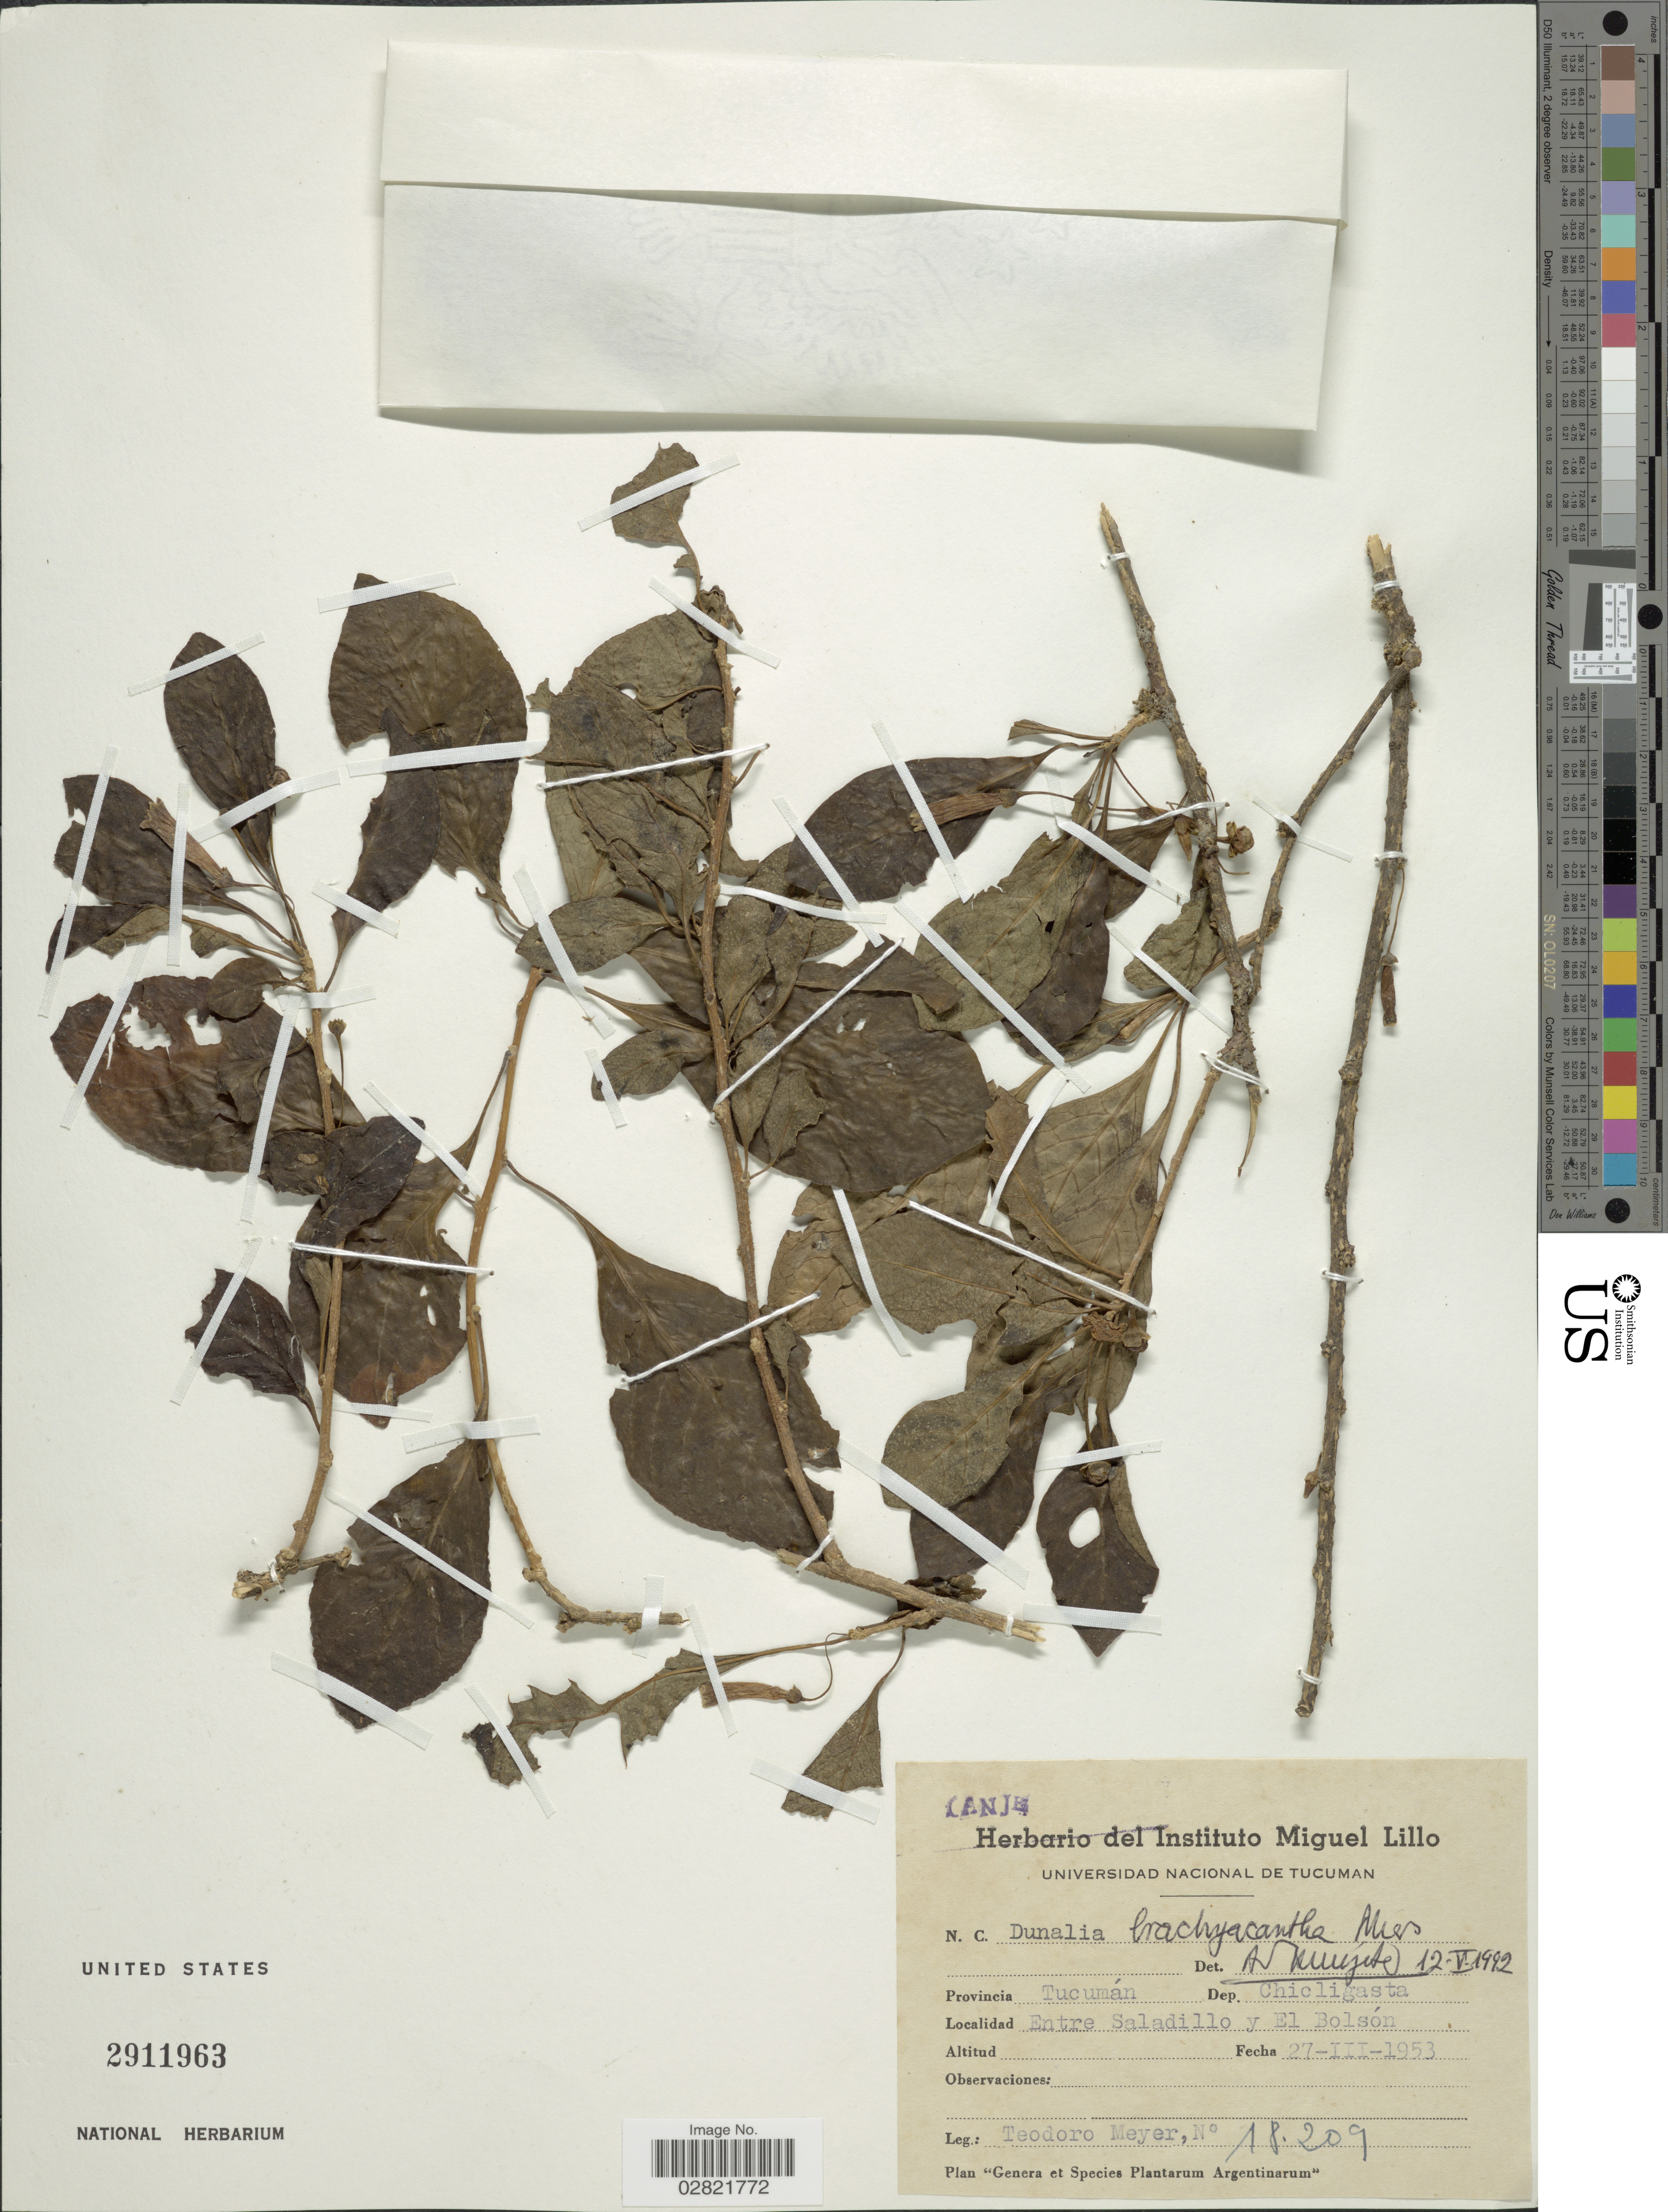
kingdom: Plantae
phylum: Tracheophyta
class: Magnoliopsida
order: Solanales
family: Solanaceae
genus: Dunalia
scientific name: Dunalia brachyacantha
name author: Miers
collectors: T. Meyer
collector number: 18209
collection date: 1953-03-27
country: Argentina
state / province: Tucuman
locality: Provincia Tucumán. Dep. Chicligasta. Entre Saladillo y El Bolsón.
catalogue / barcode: US 2911963